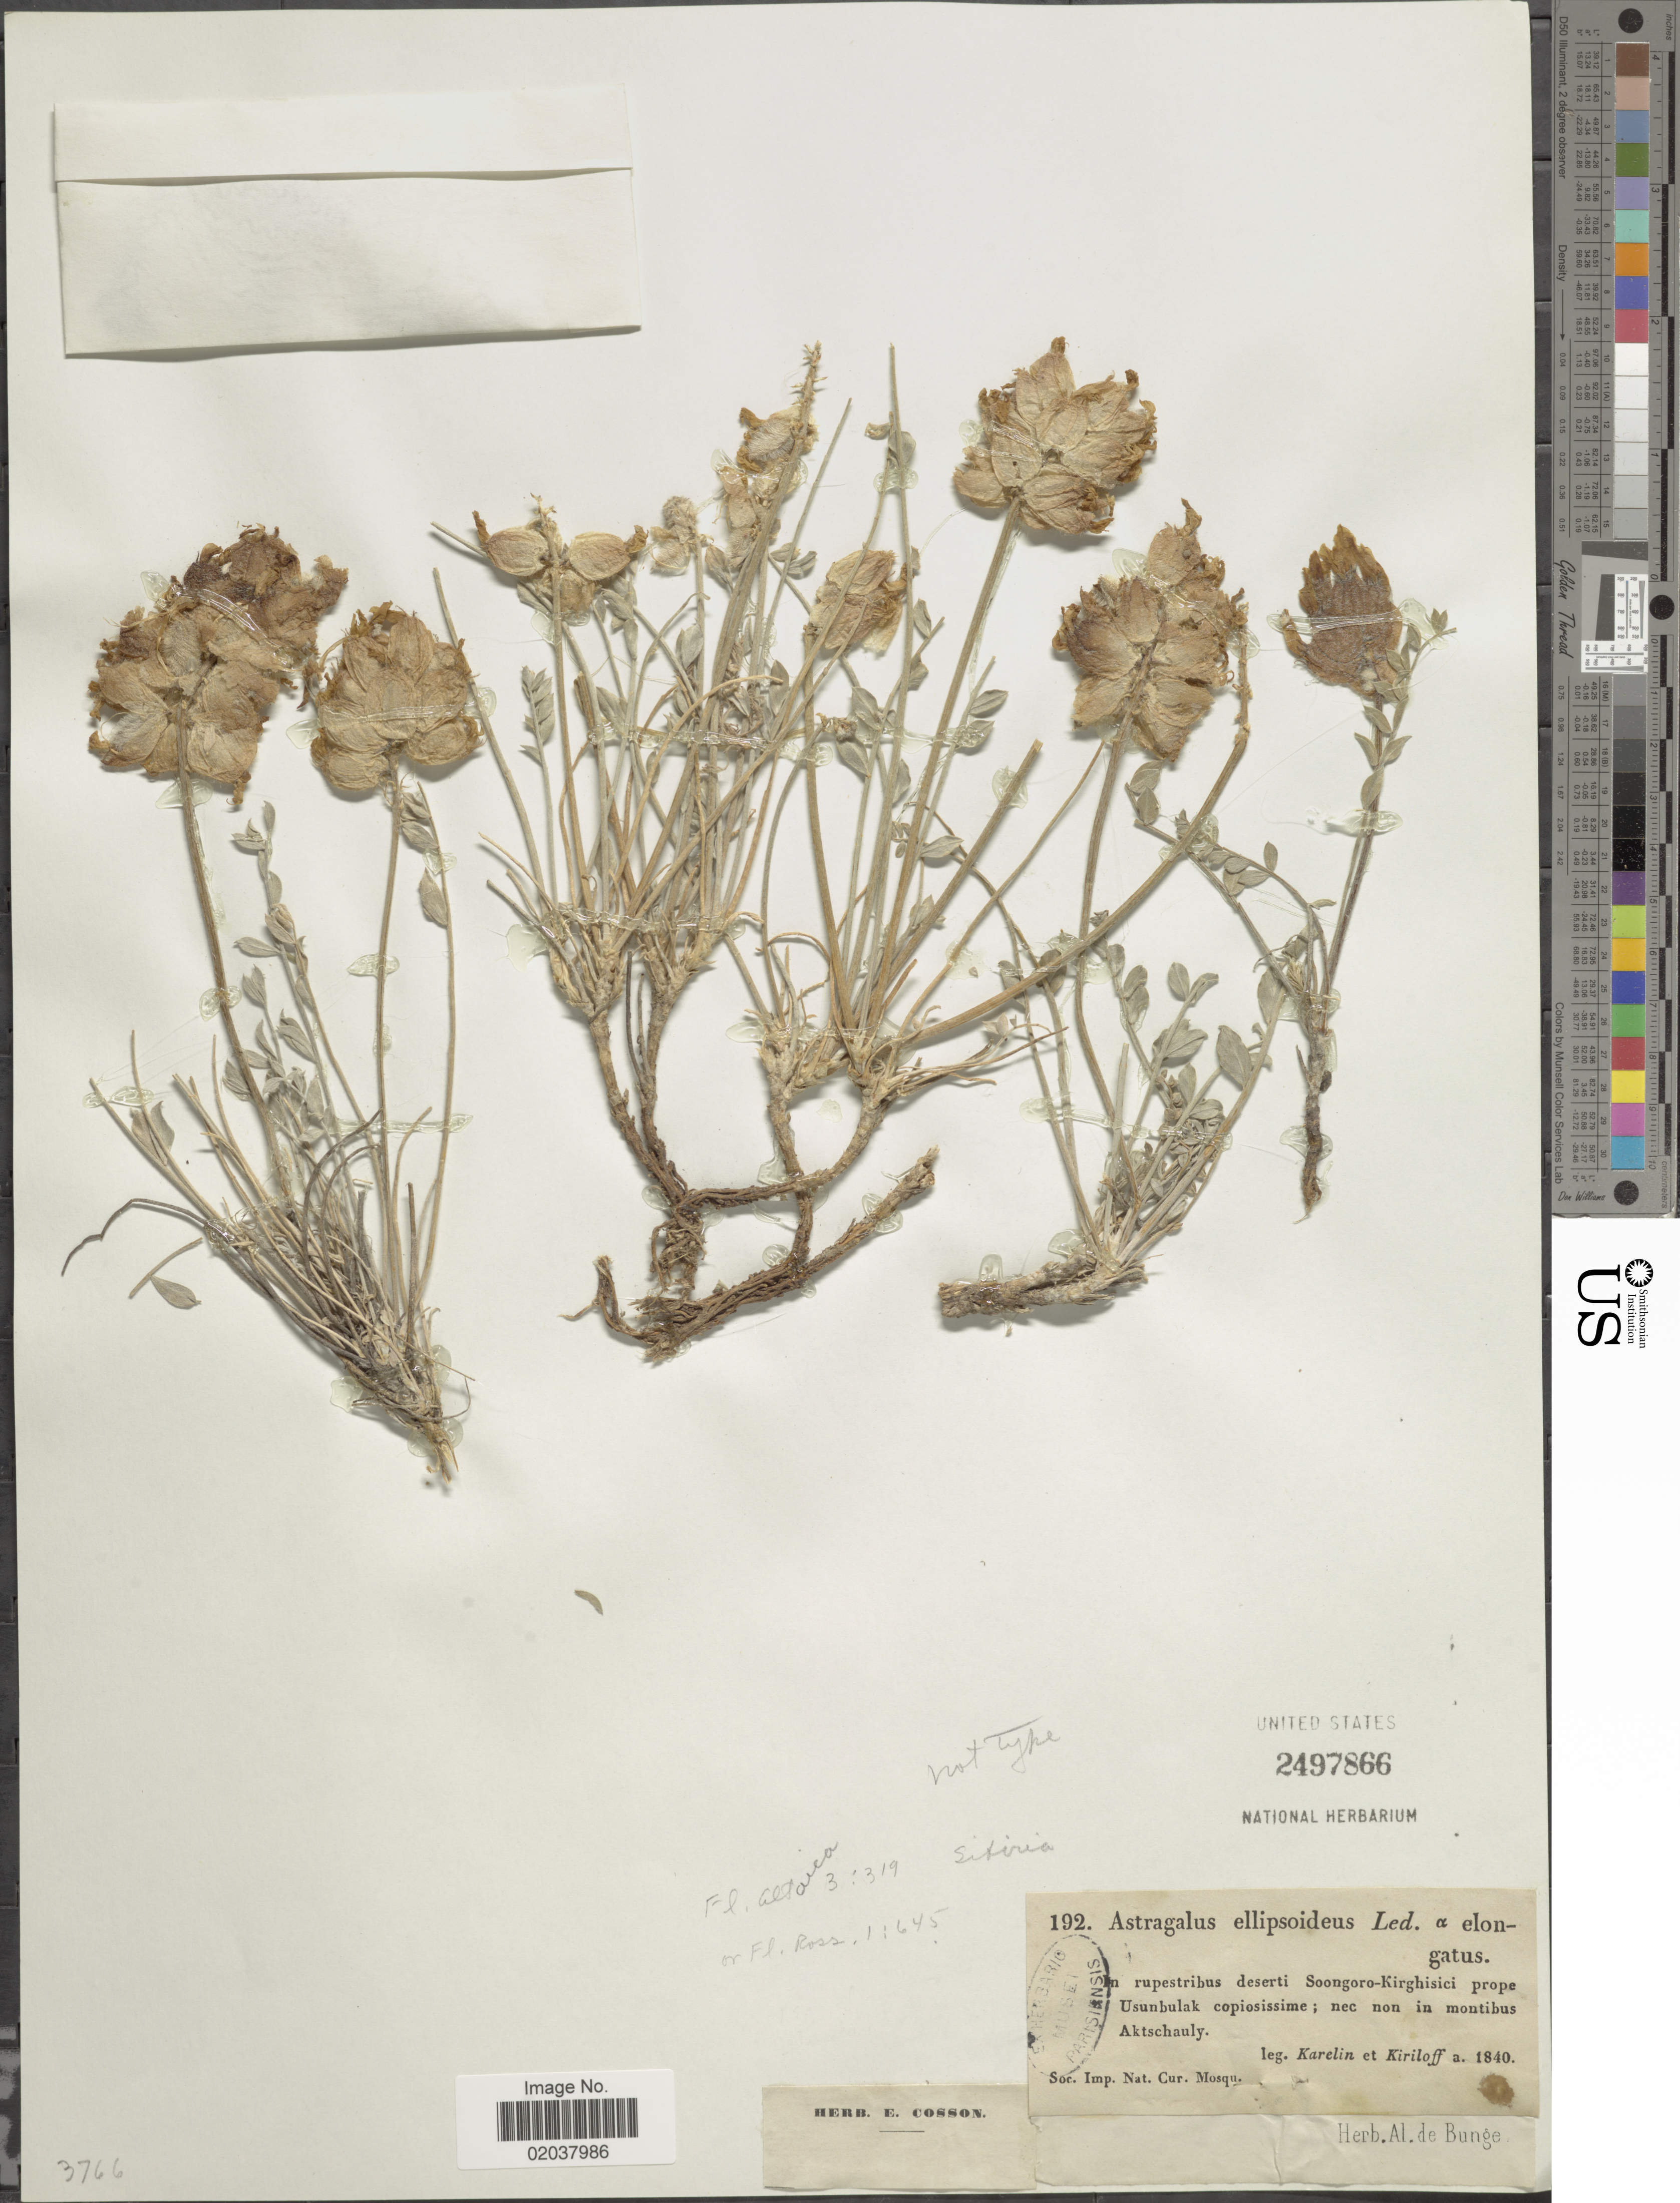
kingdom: Plantae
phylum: Tracheophyta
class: Magnoliopsida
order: Fabales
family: Fabaceae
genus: Astragalus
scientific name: Astragalus ellipsoideus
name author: Ledeb.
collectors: Karelin & Kiriloff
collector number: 192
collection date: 1840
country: Russian Federation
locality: In rupestribus deserti Soongoro-Kirghisici prope Usunbulak copiosissime; nec non in montibus Aktschauly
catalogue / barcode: US 2497866